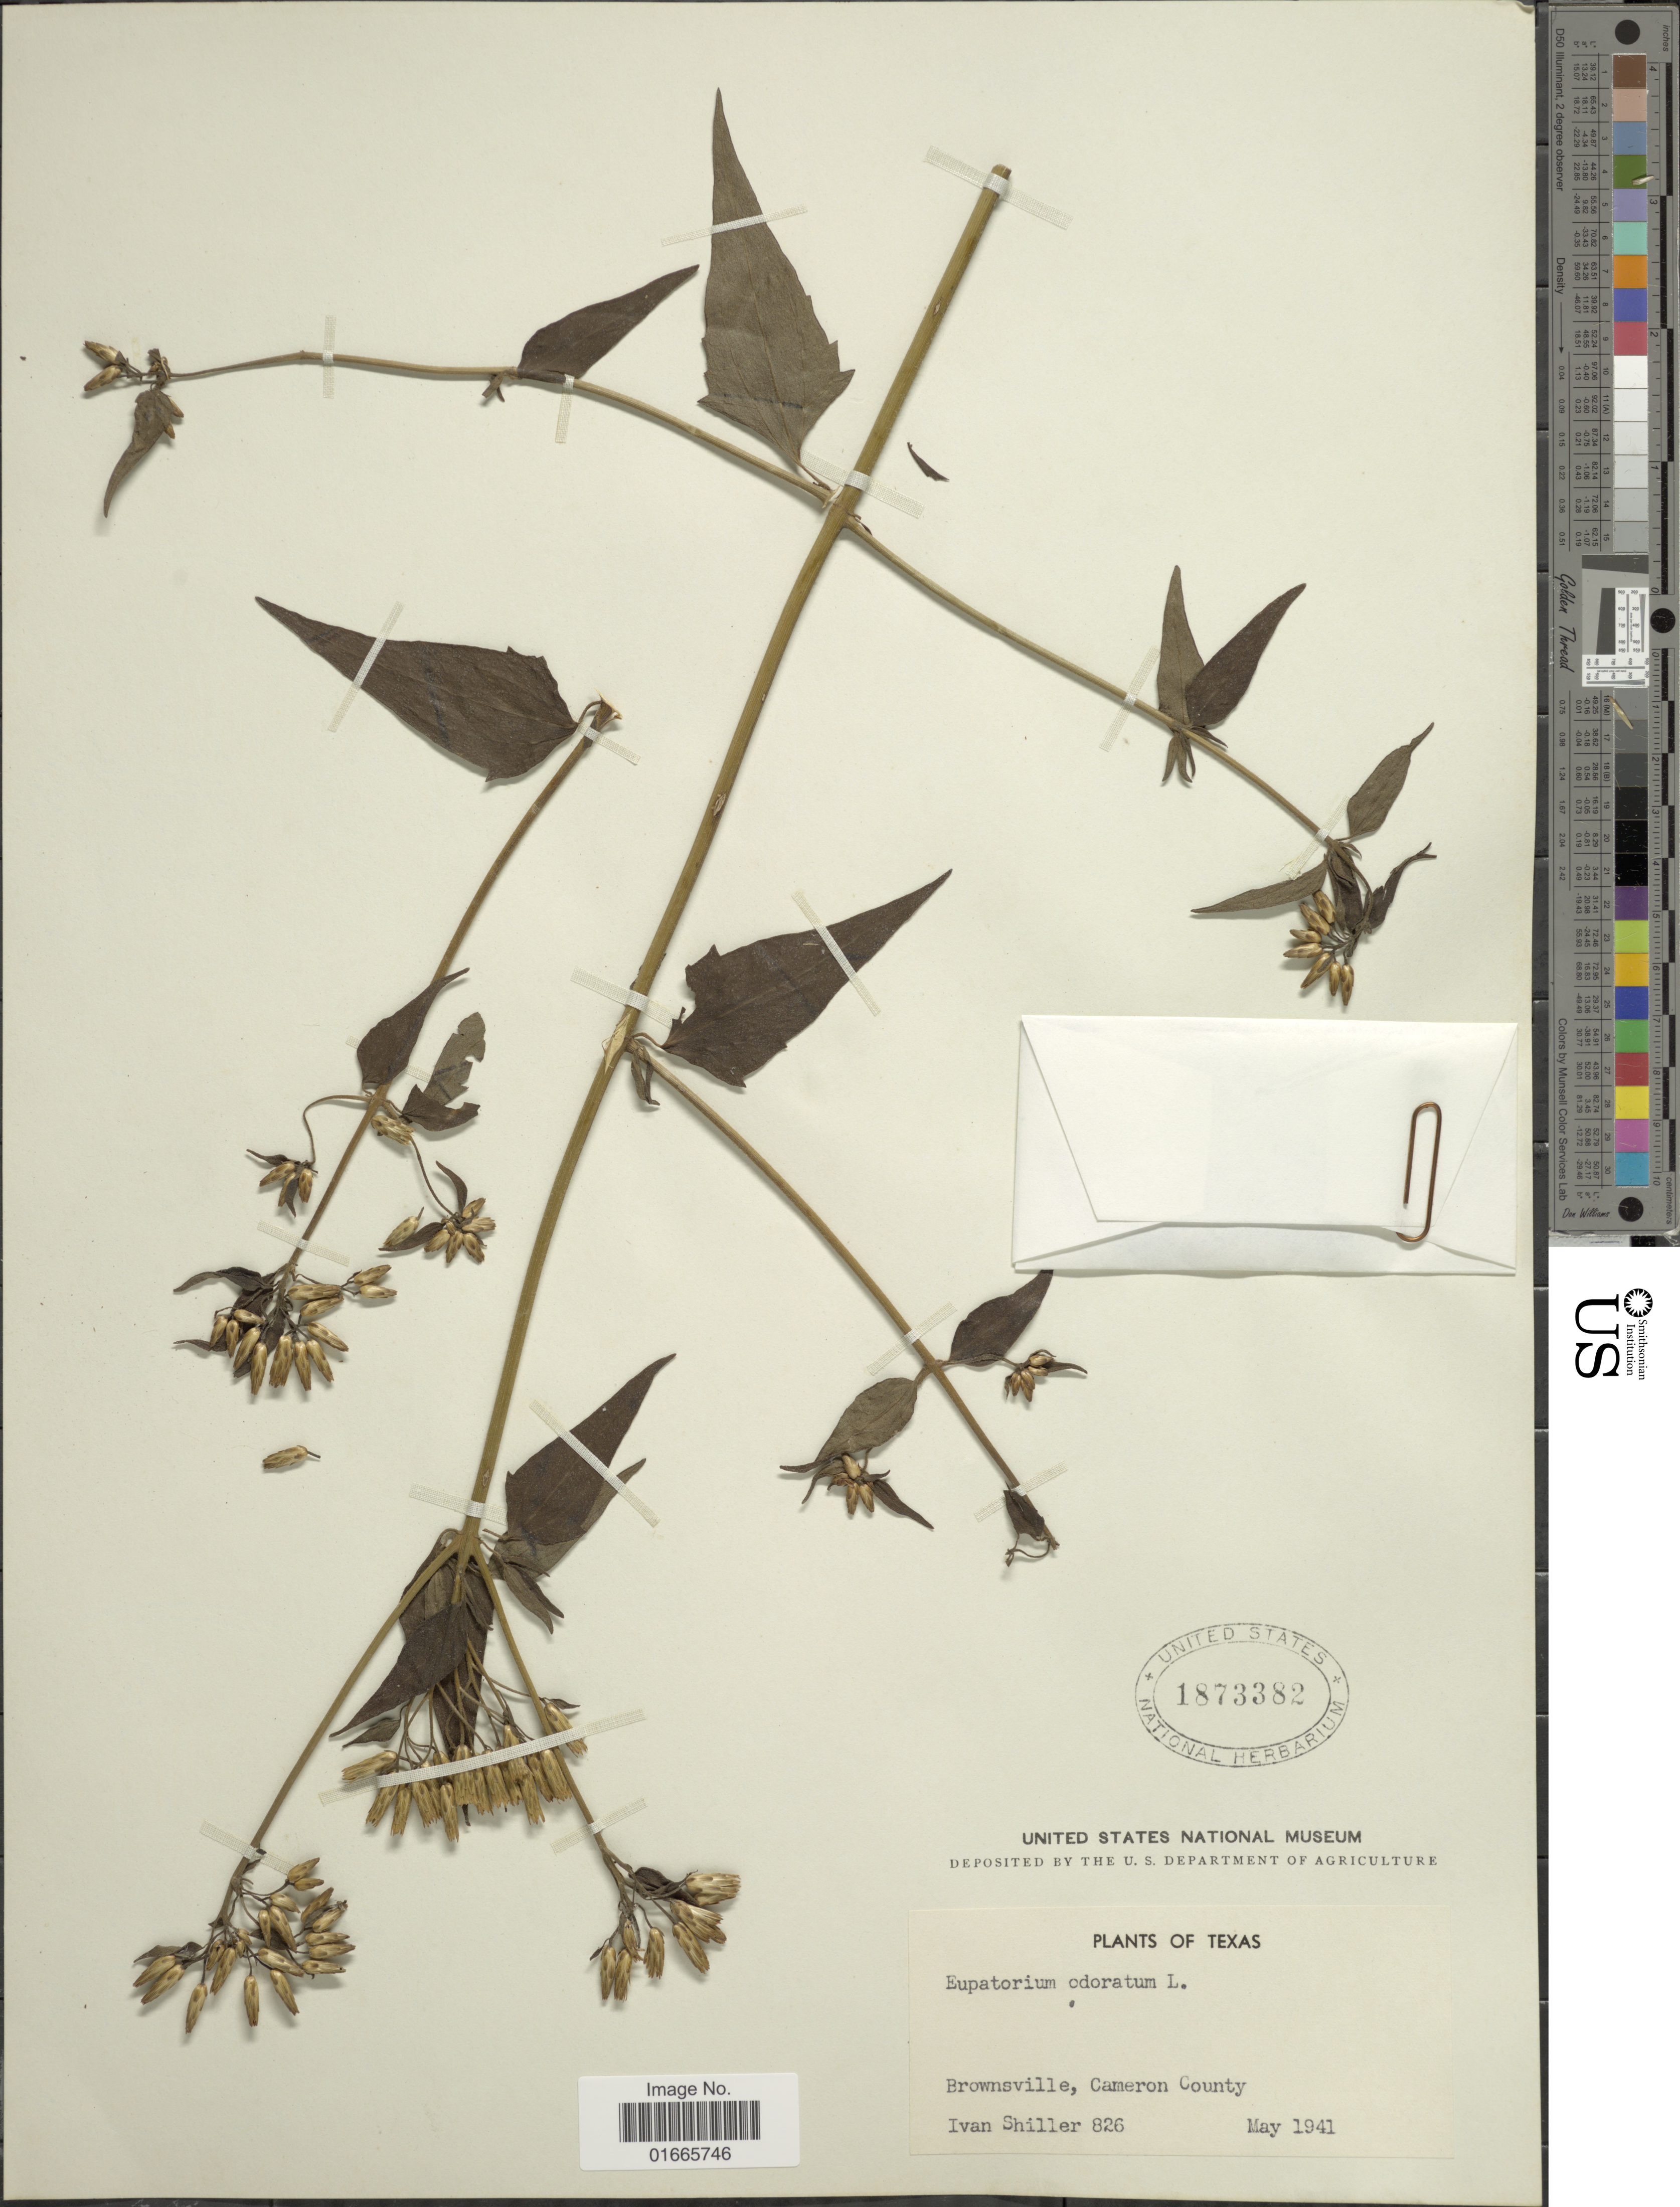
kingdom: Plantae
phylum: Tracheophyta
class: Magnoliopsida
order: Asterales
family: Asteraceae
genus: Chromolaena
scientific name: Chromolaena odorata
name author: (L.) R.M. King & H. Rob.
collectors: I. Shiller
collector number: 826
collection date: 1941-05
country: United States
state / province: Texas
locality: Brownsville, Cameron County.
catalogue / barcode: US 1873382